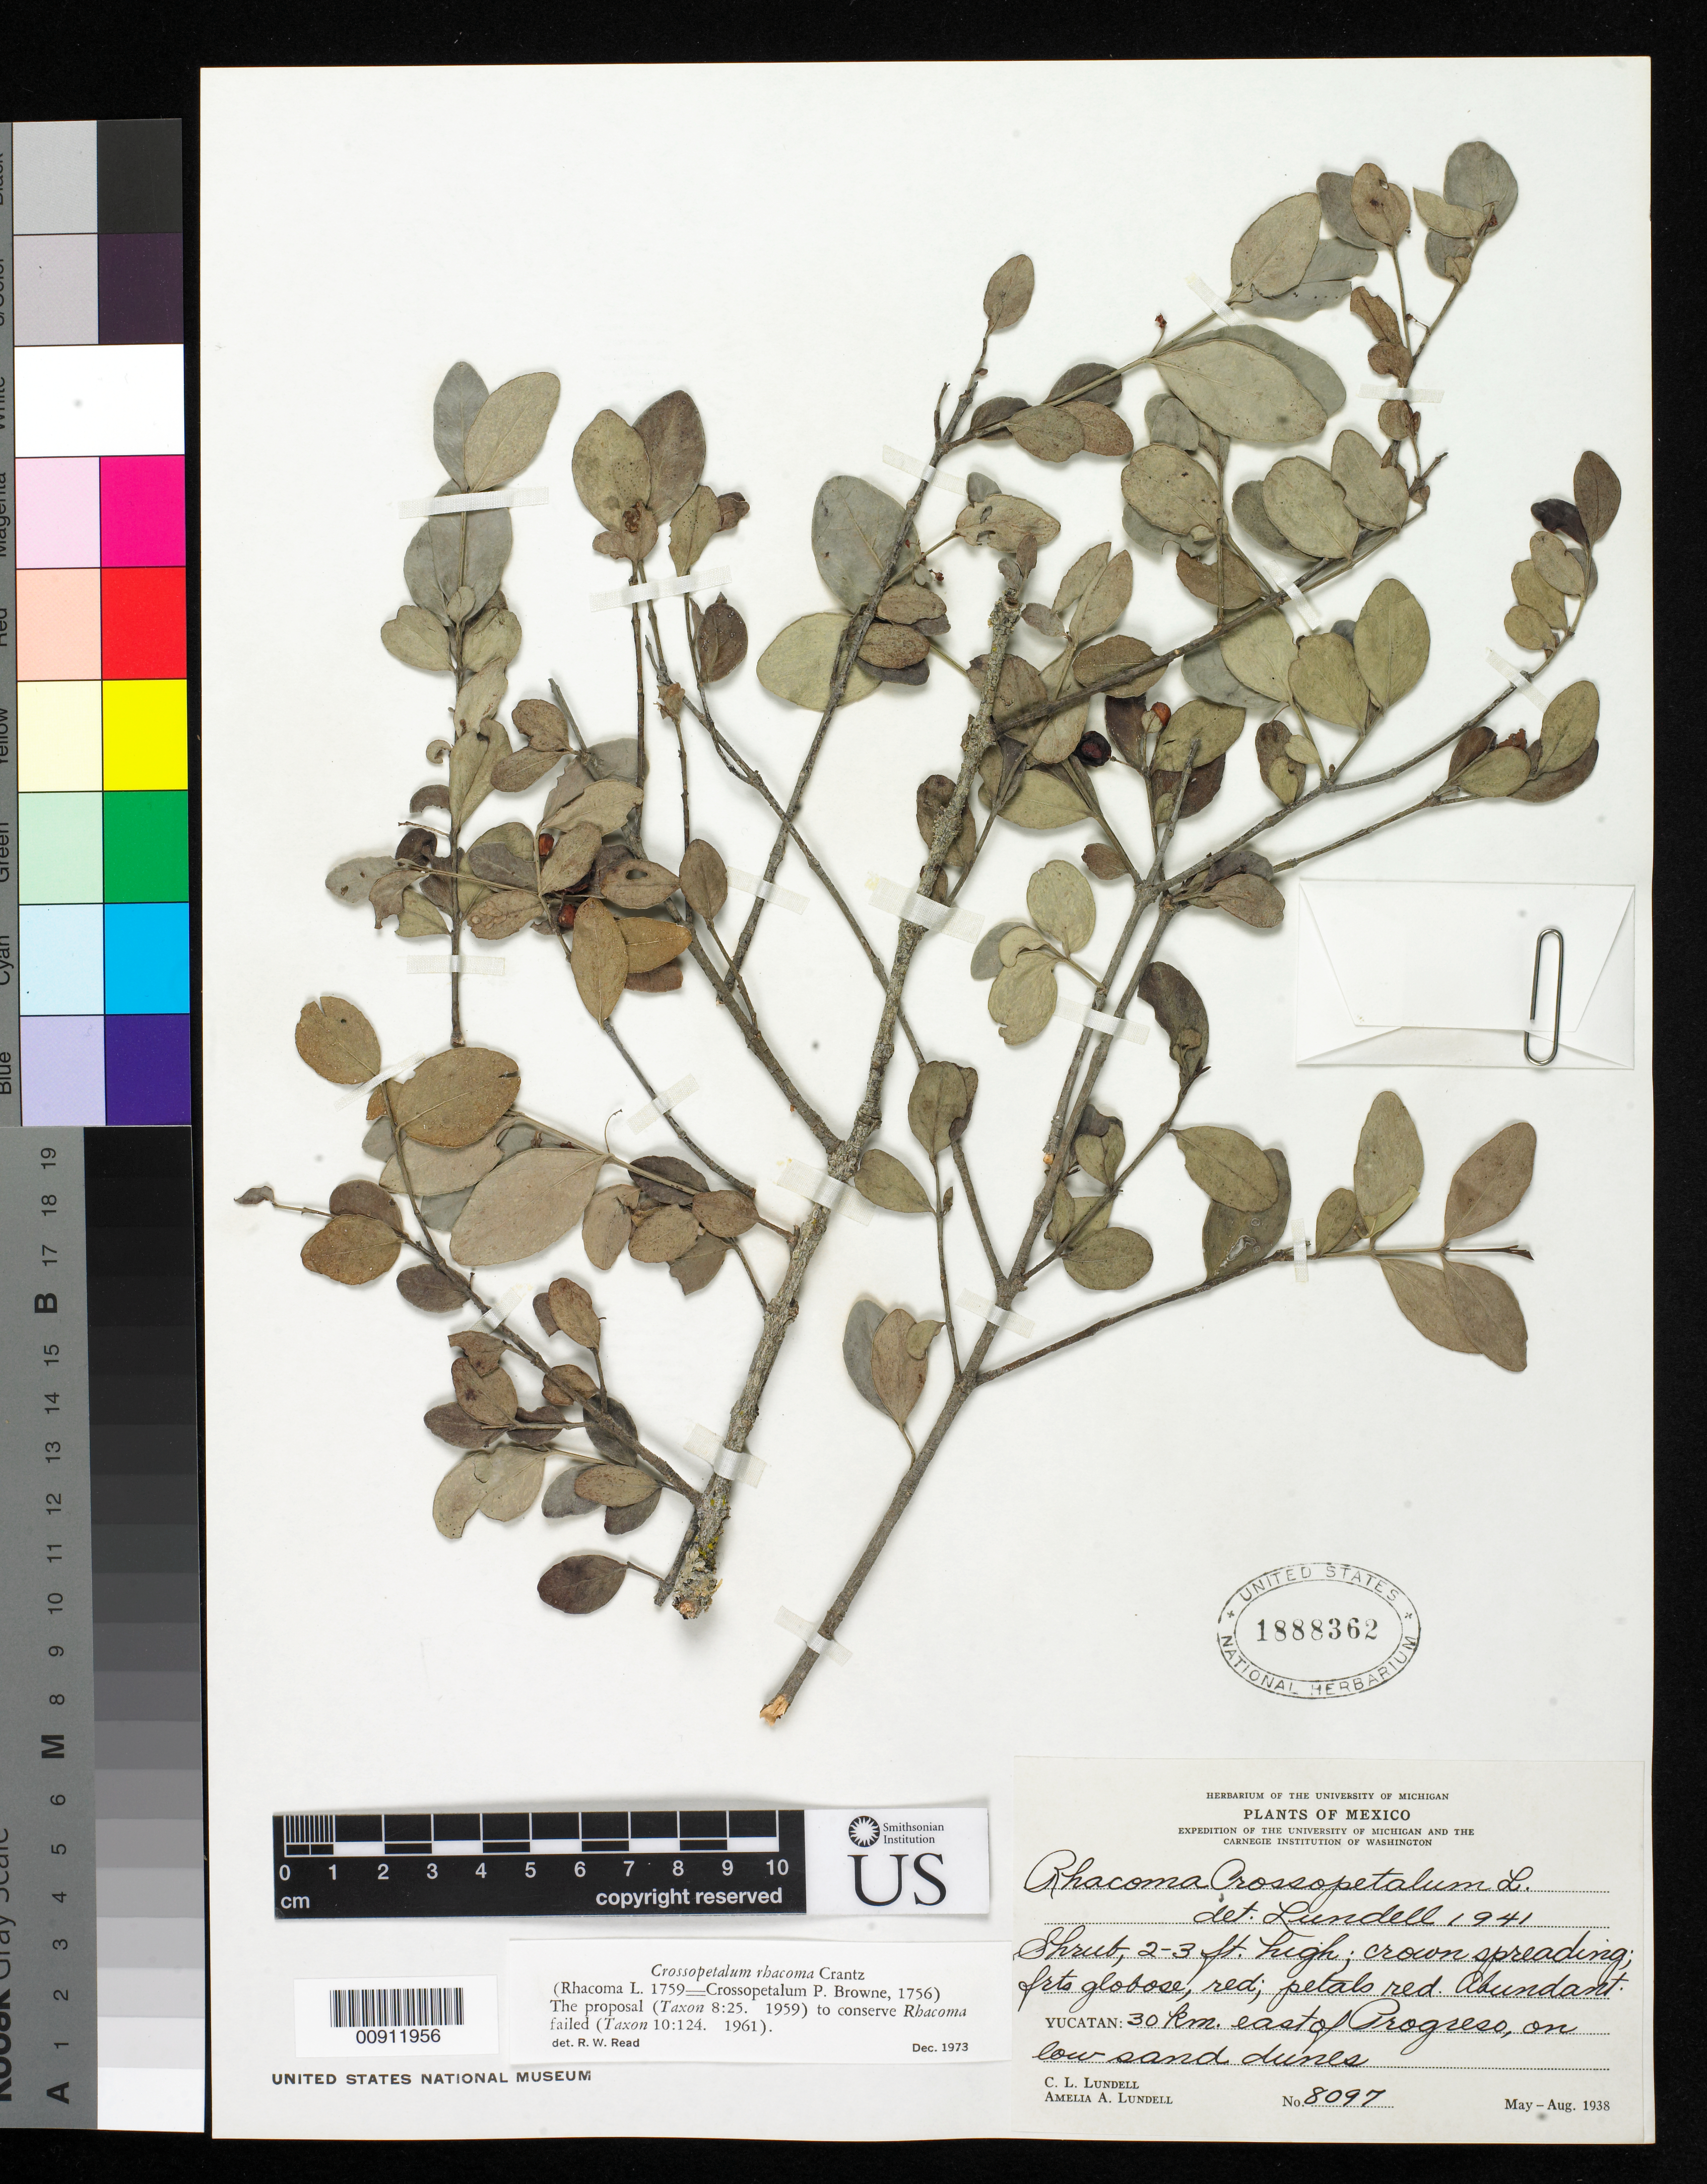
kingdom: Plantae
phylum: Tracheophyta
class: Magnoliopsida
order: Celastrales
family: Celastraceae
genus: Crossopetalum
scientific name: Crossopetalum rhacoma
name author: Crantz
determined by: Read, Robert W., (US), NMNH (UNITED STATES)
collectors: C. L. Lundell & A. A. Lundell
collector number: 8097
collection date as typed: May 1938 to -- Aug 1938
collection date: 1938-05/1938-08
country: Mexico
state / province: Yucatán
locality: Yucatán: 30 km. east of Progreso.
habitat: On low sand dunes.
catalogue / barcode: US 1888362